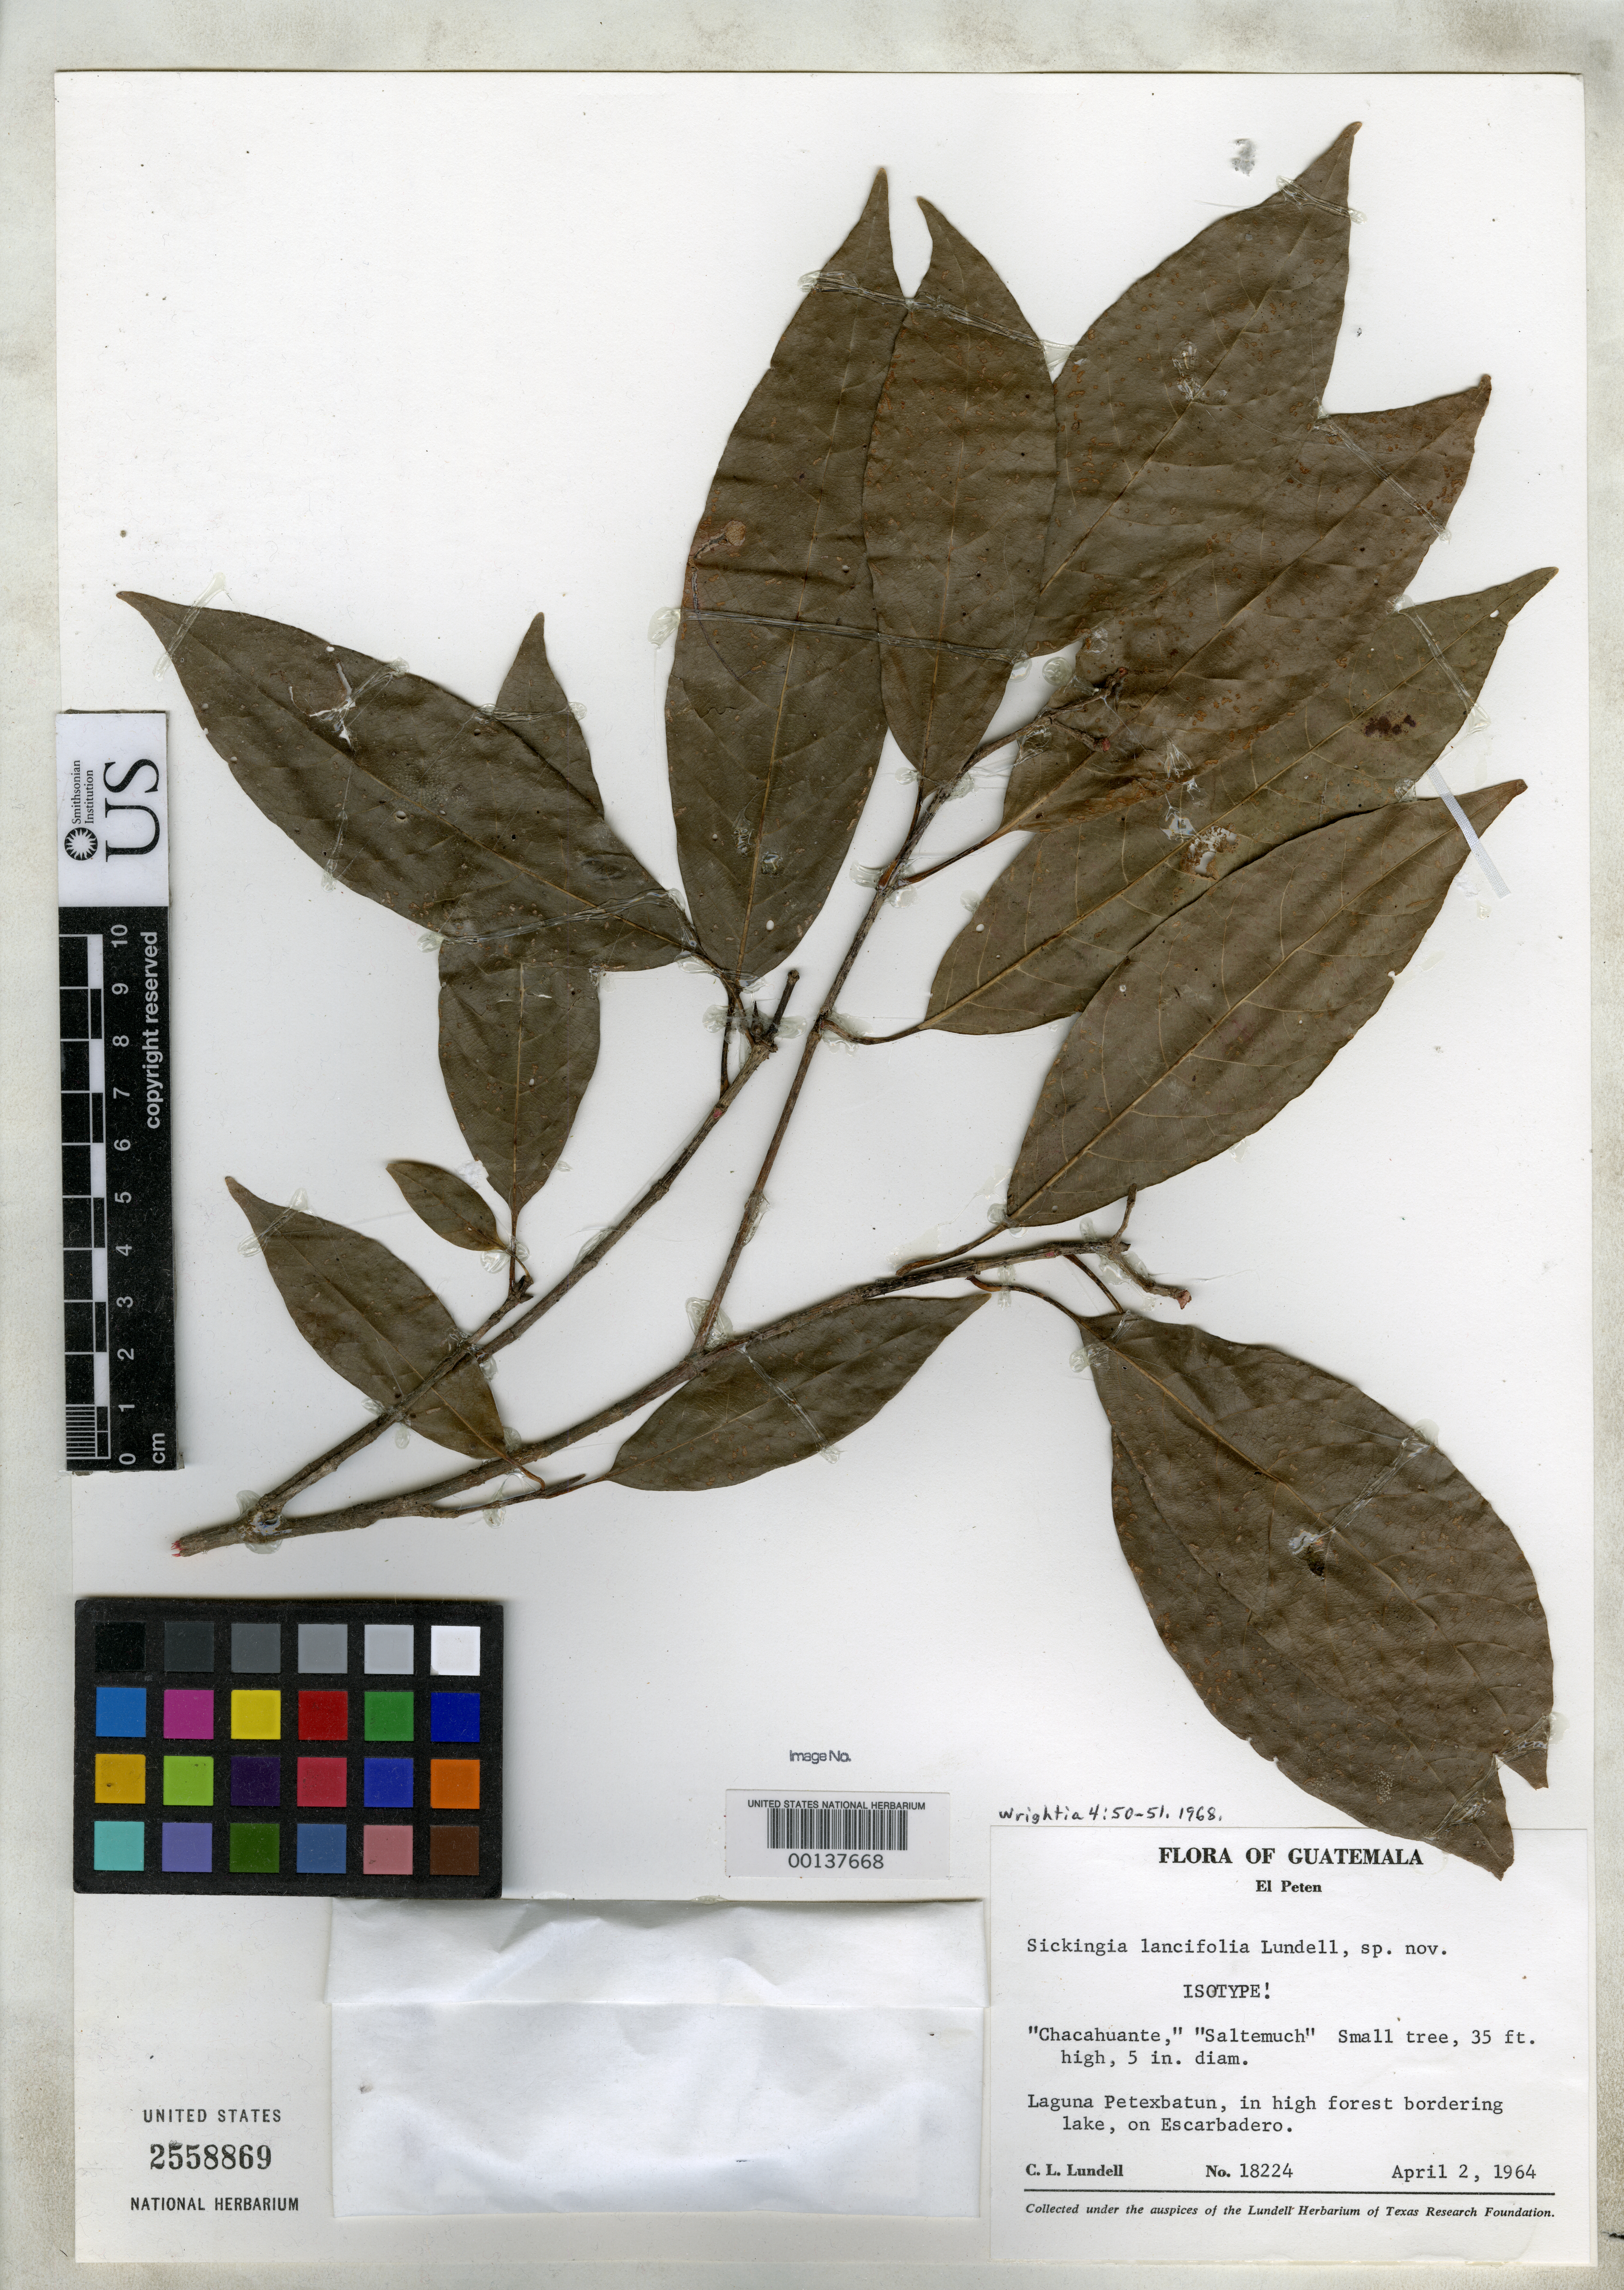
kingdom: Plantae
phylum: Tracheophyta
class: Magnoliopsida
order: Gentianales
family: Rubiaceae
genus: Sickingia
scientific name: Sickingia lancifolia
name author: Lundell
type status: Isotype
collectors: C. L. Lundell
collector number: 18224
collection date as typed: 02 Apr 1964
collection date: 1964-04-02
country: Guatemala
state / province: El Petén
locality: Escarbadero, Laguna Petexbatun.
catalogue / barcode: US 2558869